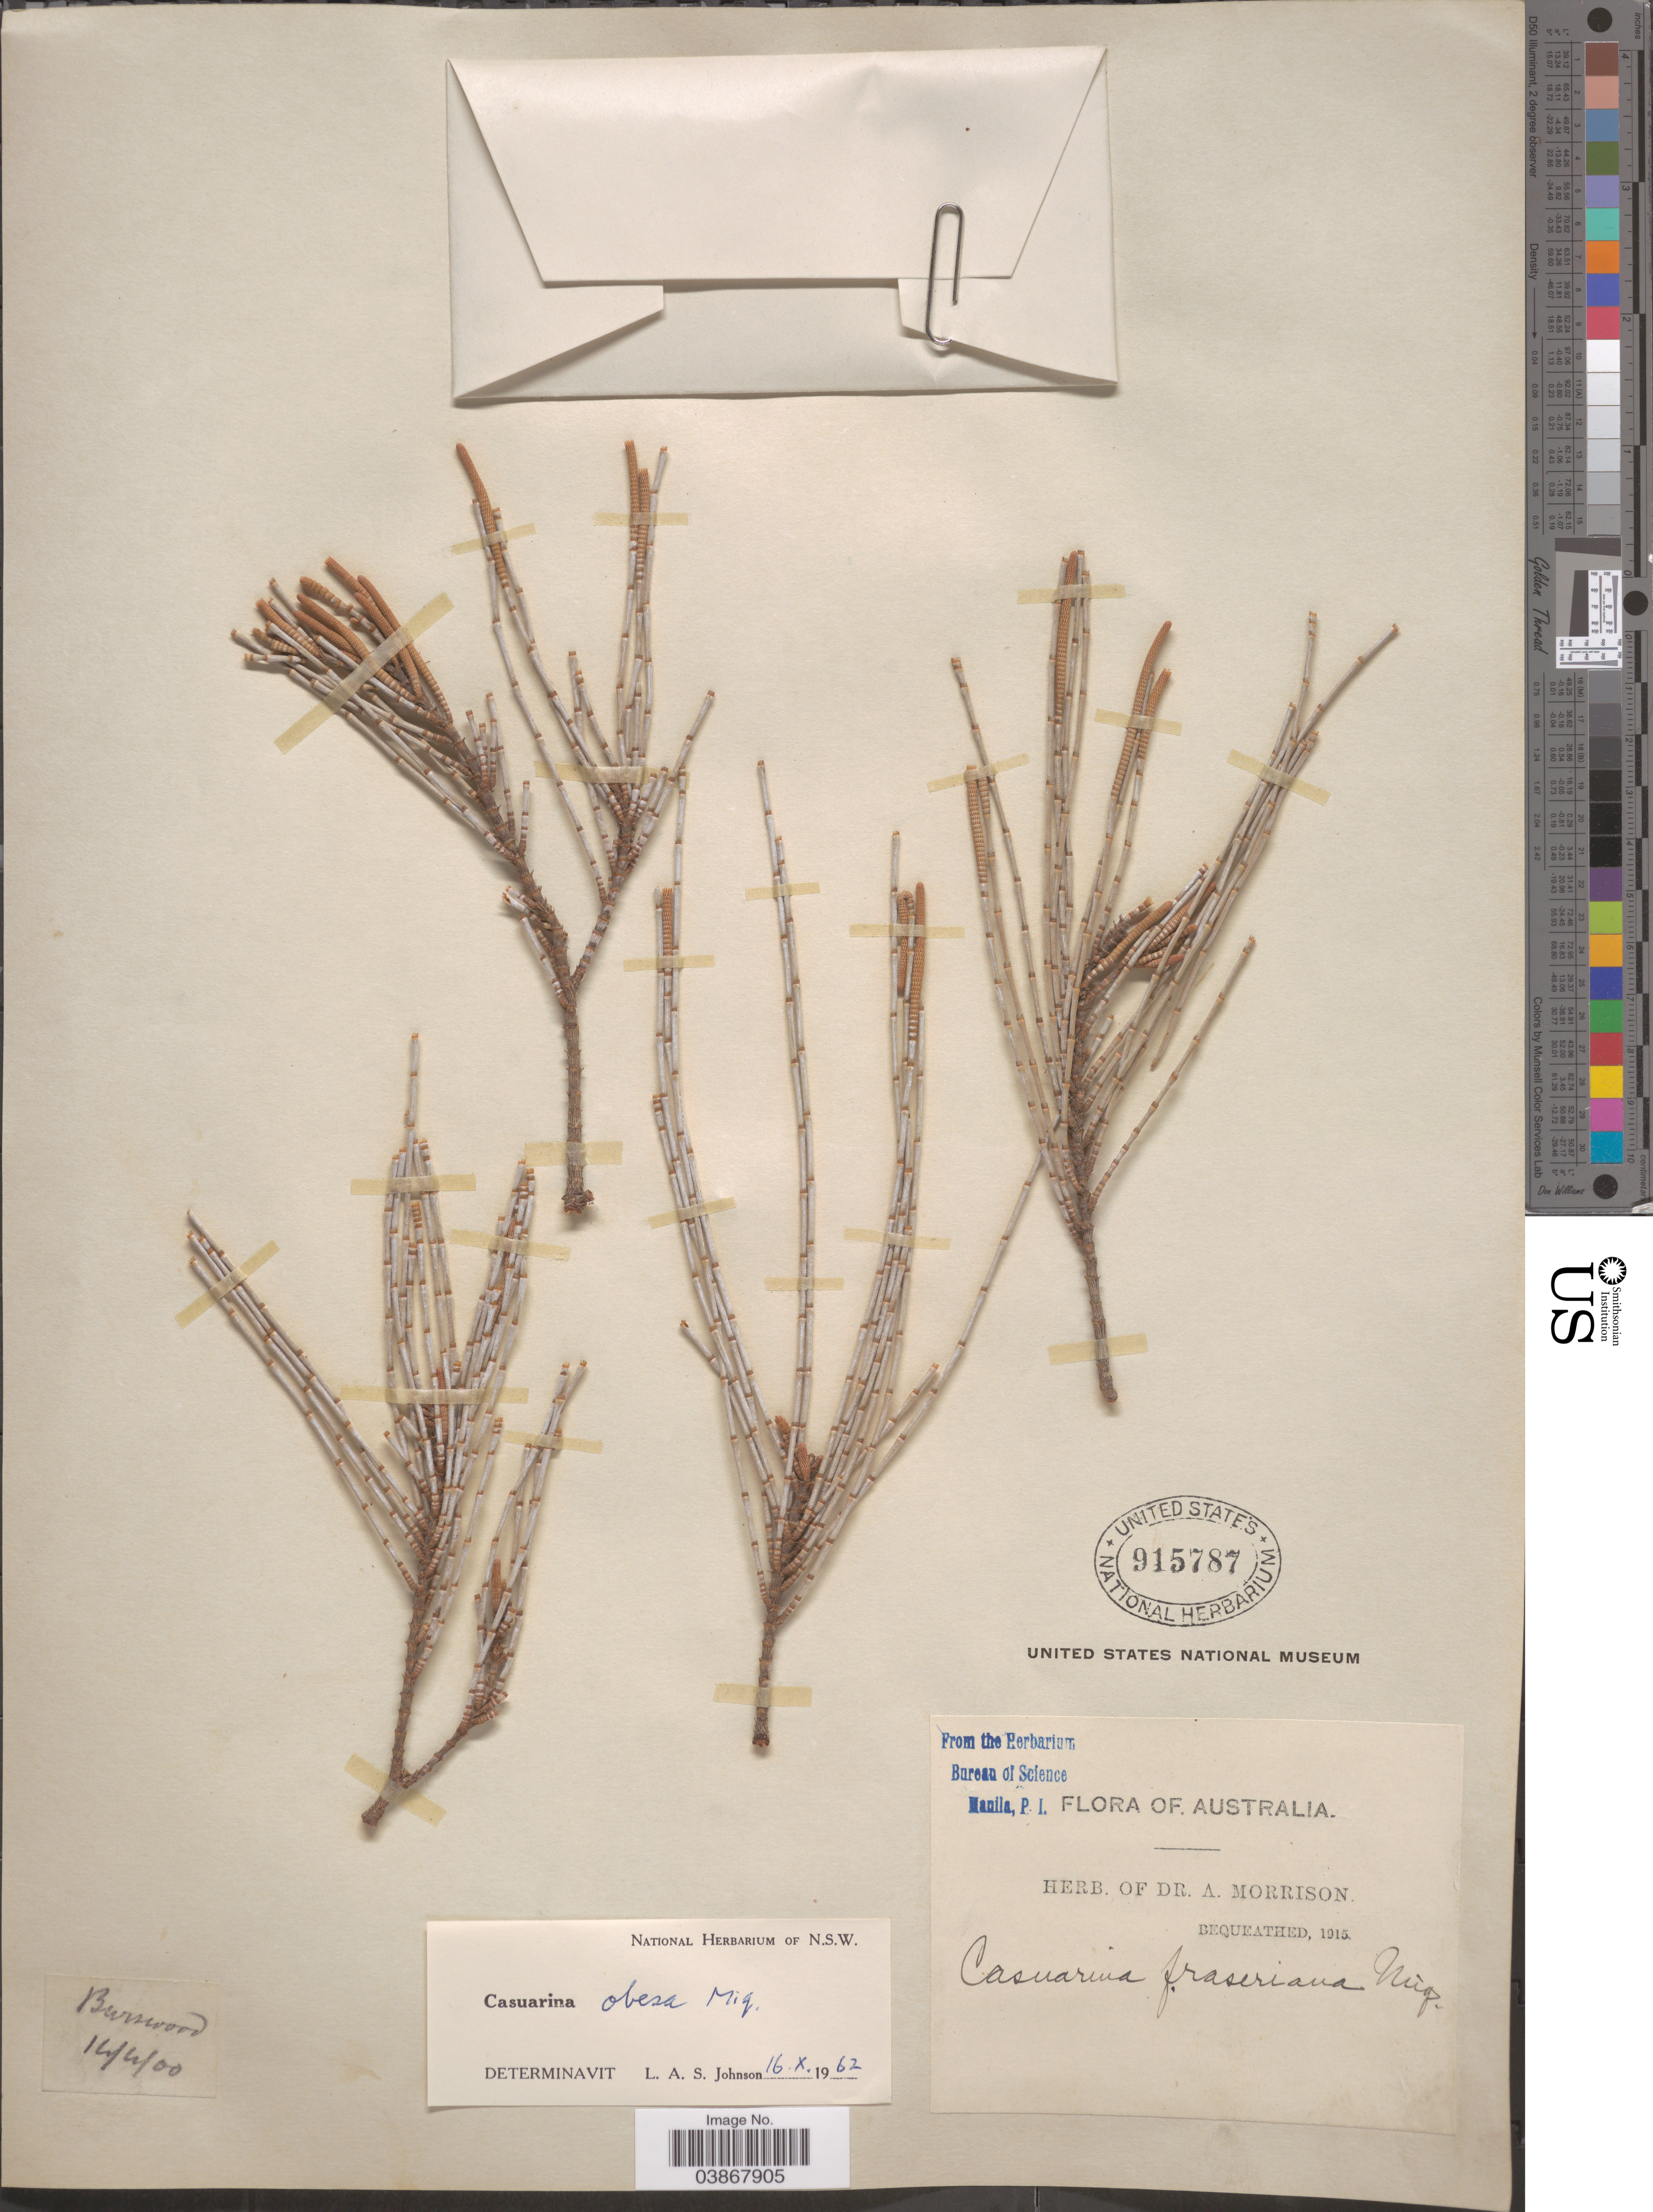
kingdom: Plantae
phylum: Tracheophyta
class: Magnoliopsida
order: Fagales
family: Casuarinaceae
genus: Casuarina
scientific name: Casuarina obesa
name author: Miq.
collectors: ex herb. Dr. A. Morrison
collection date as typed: Transcribed d/m/y: 14/4/0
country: Australia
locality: Burswood.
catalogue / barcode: US 915787